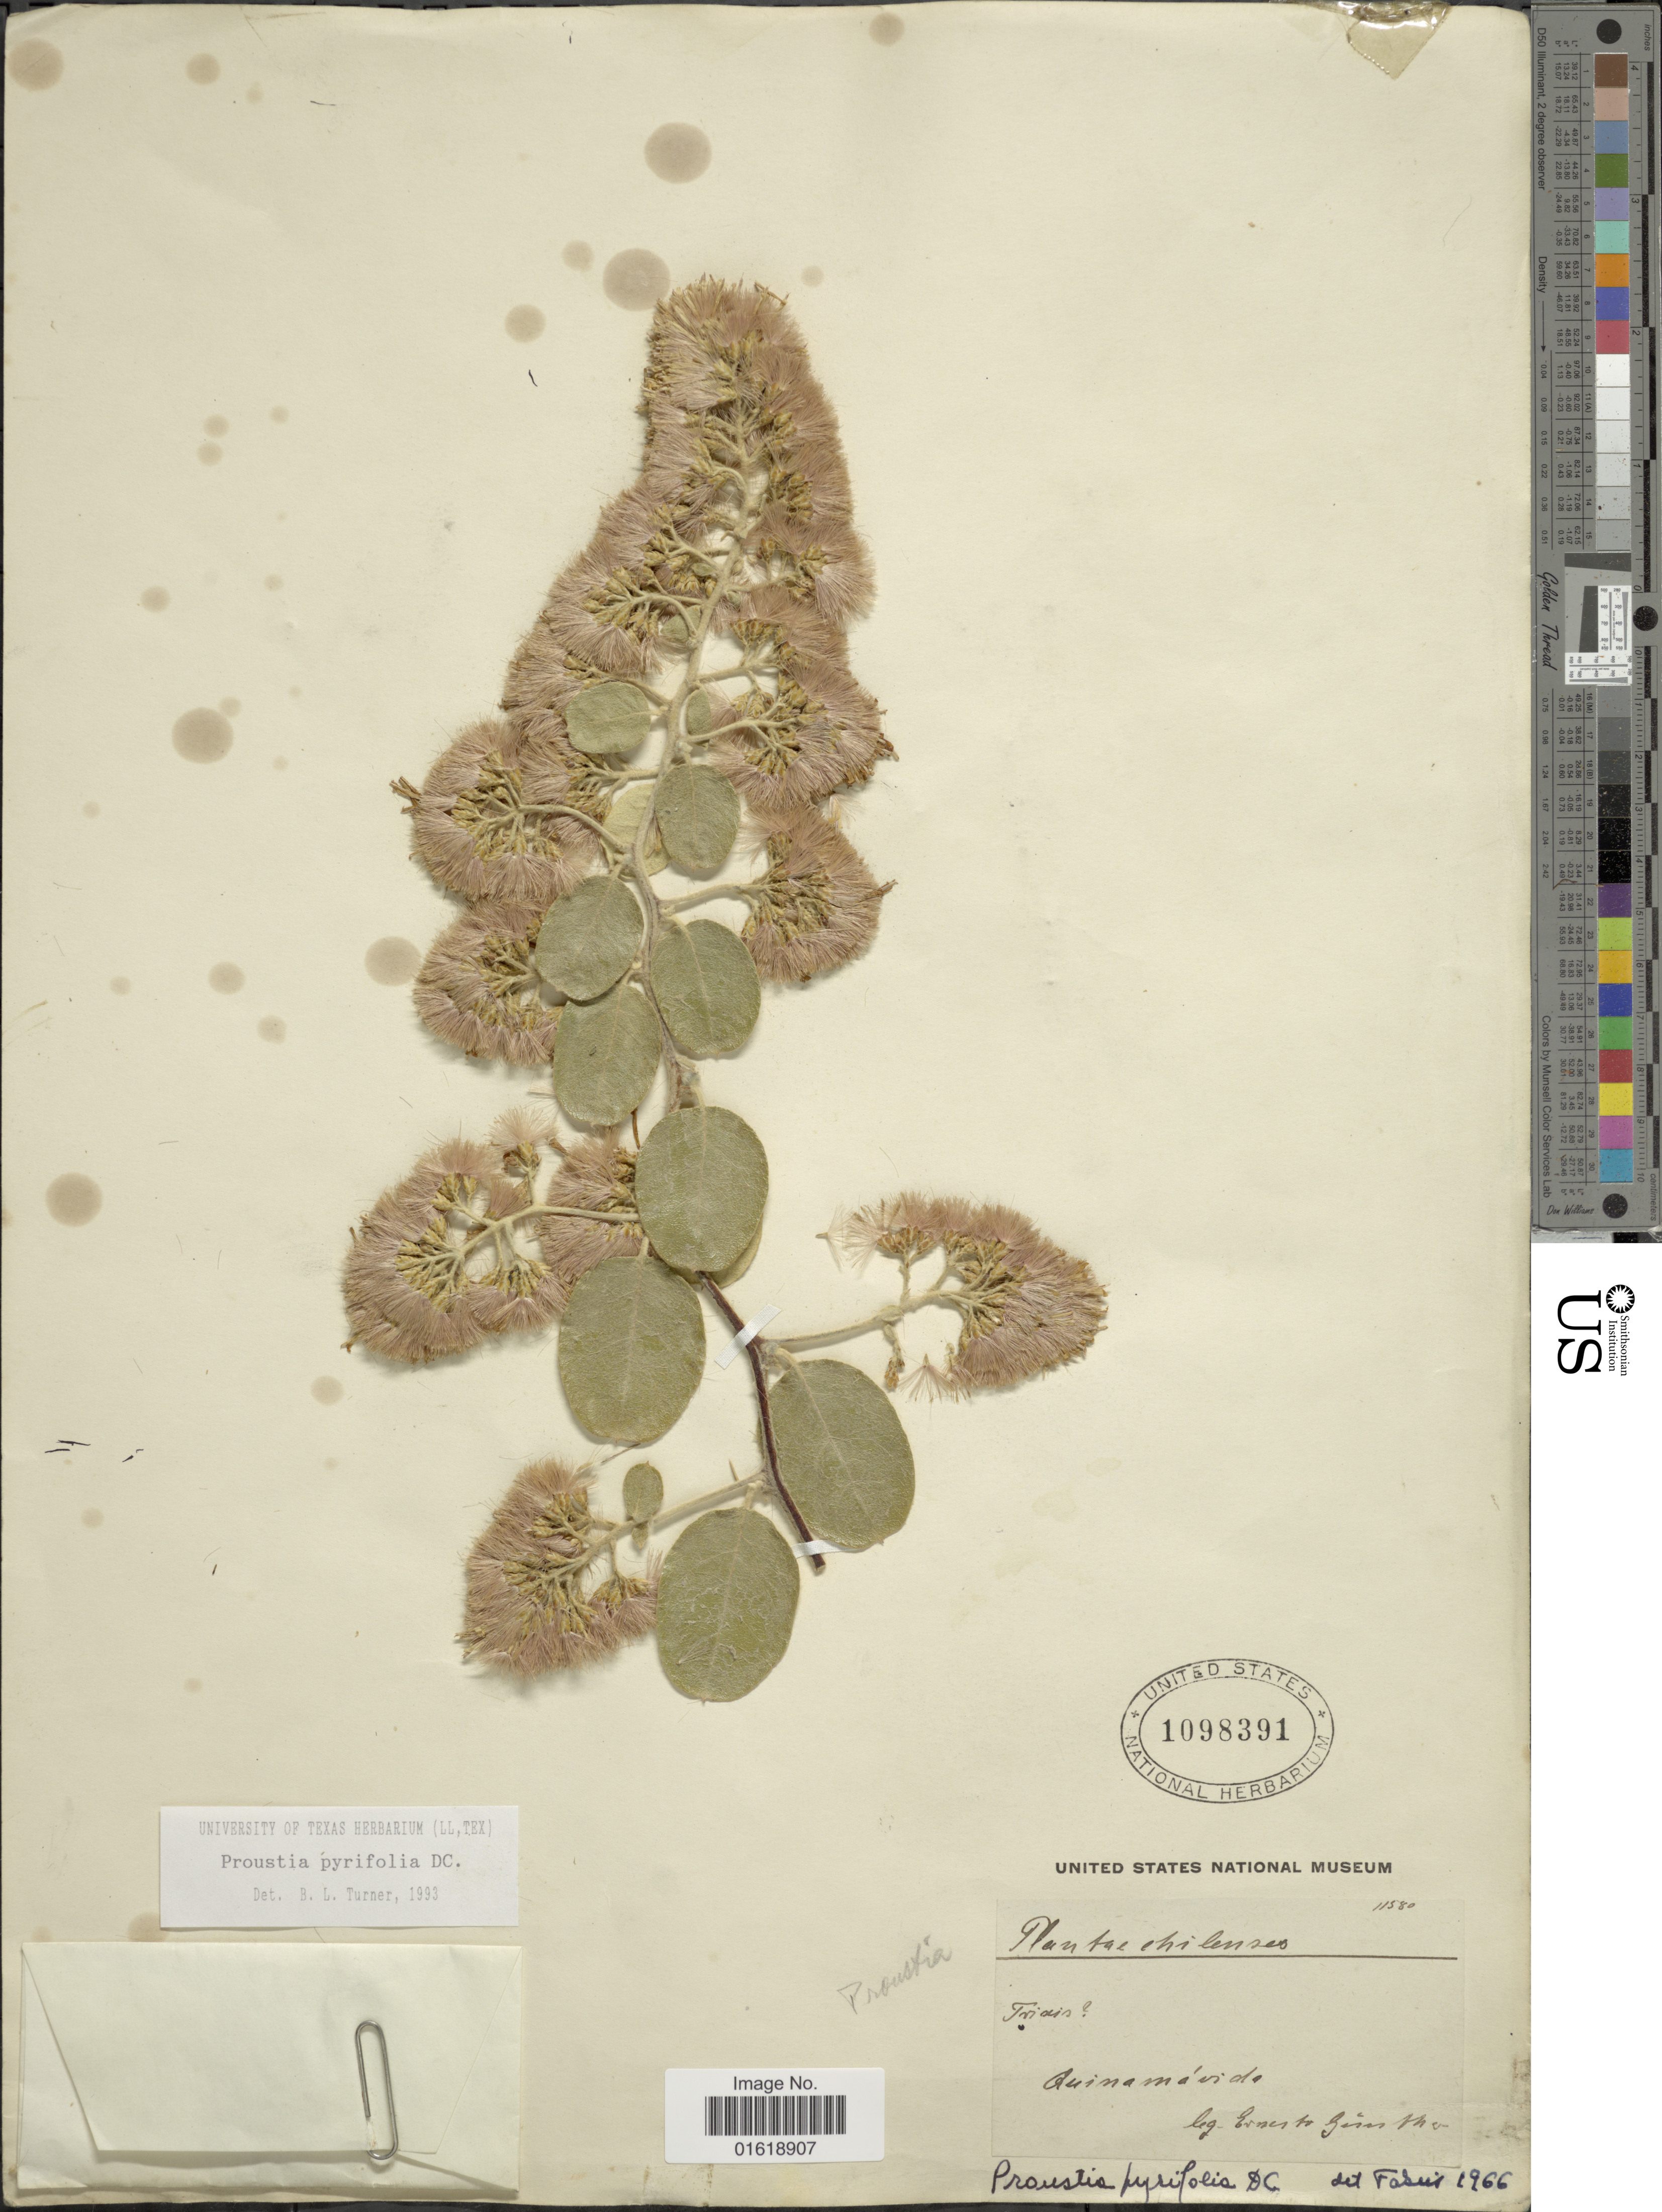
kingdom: Plantae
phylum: Tracheophyta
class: Magnoliopsida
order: Asterales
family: Asteraceae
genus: Proustia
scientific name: Proustia pyrifolia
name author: DC.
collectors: E. Gunther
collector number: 11580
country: Chile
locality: Quinamávida.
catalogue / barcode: US 1098391